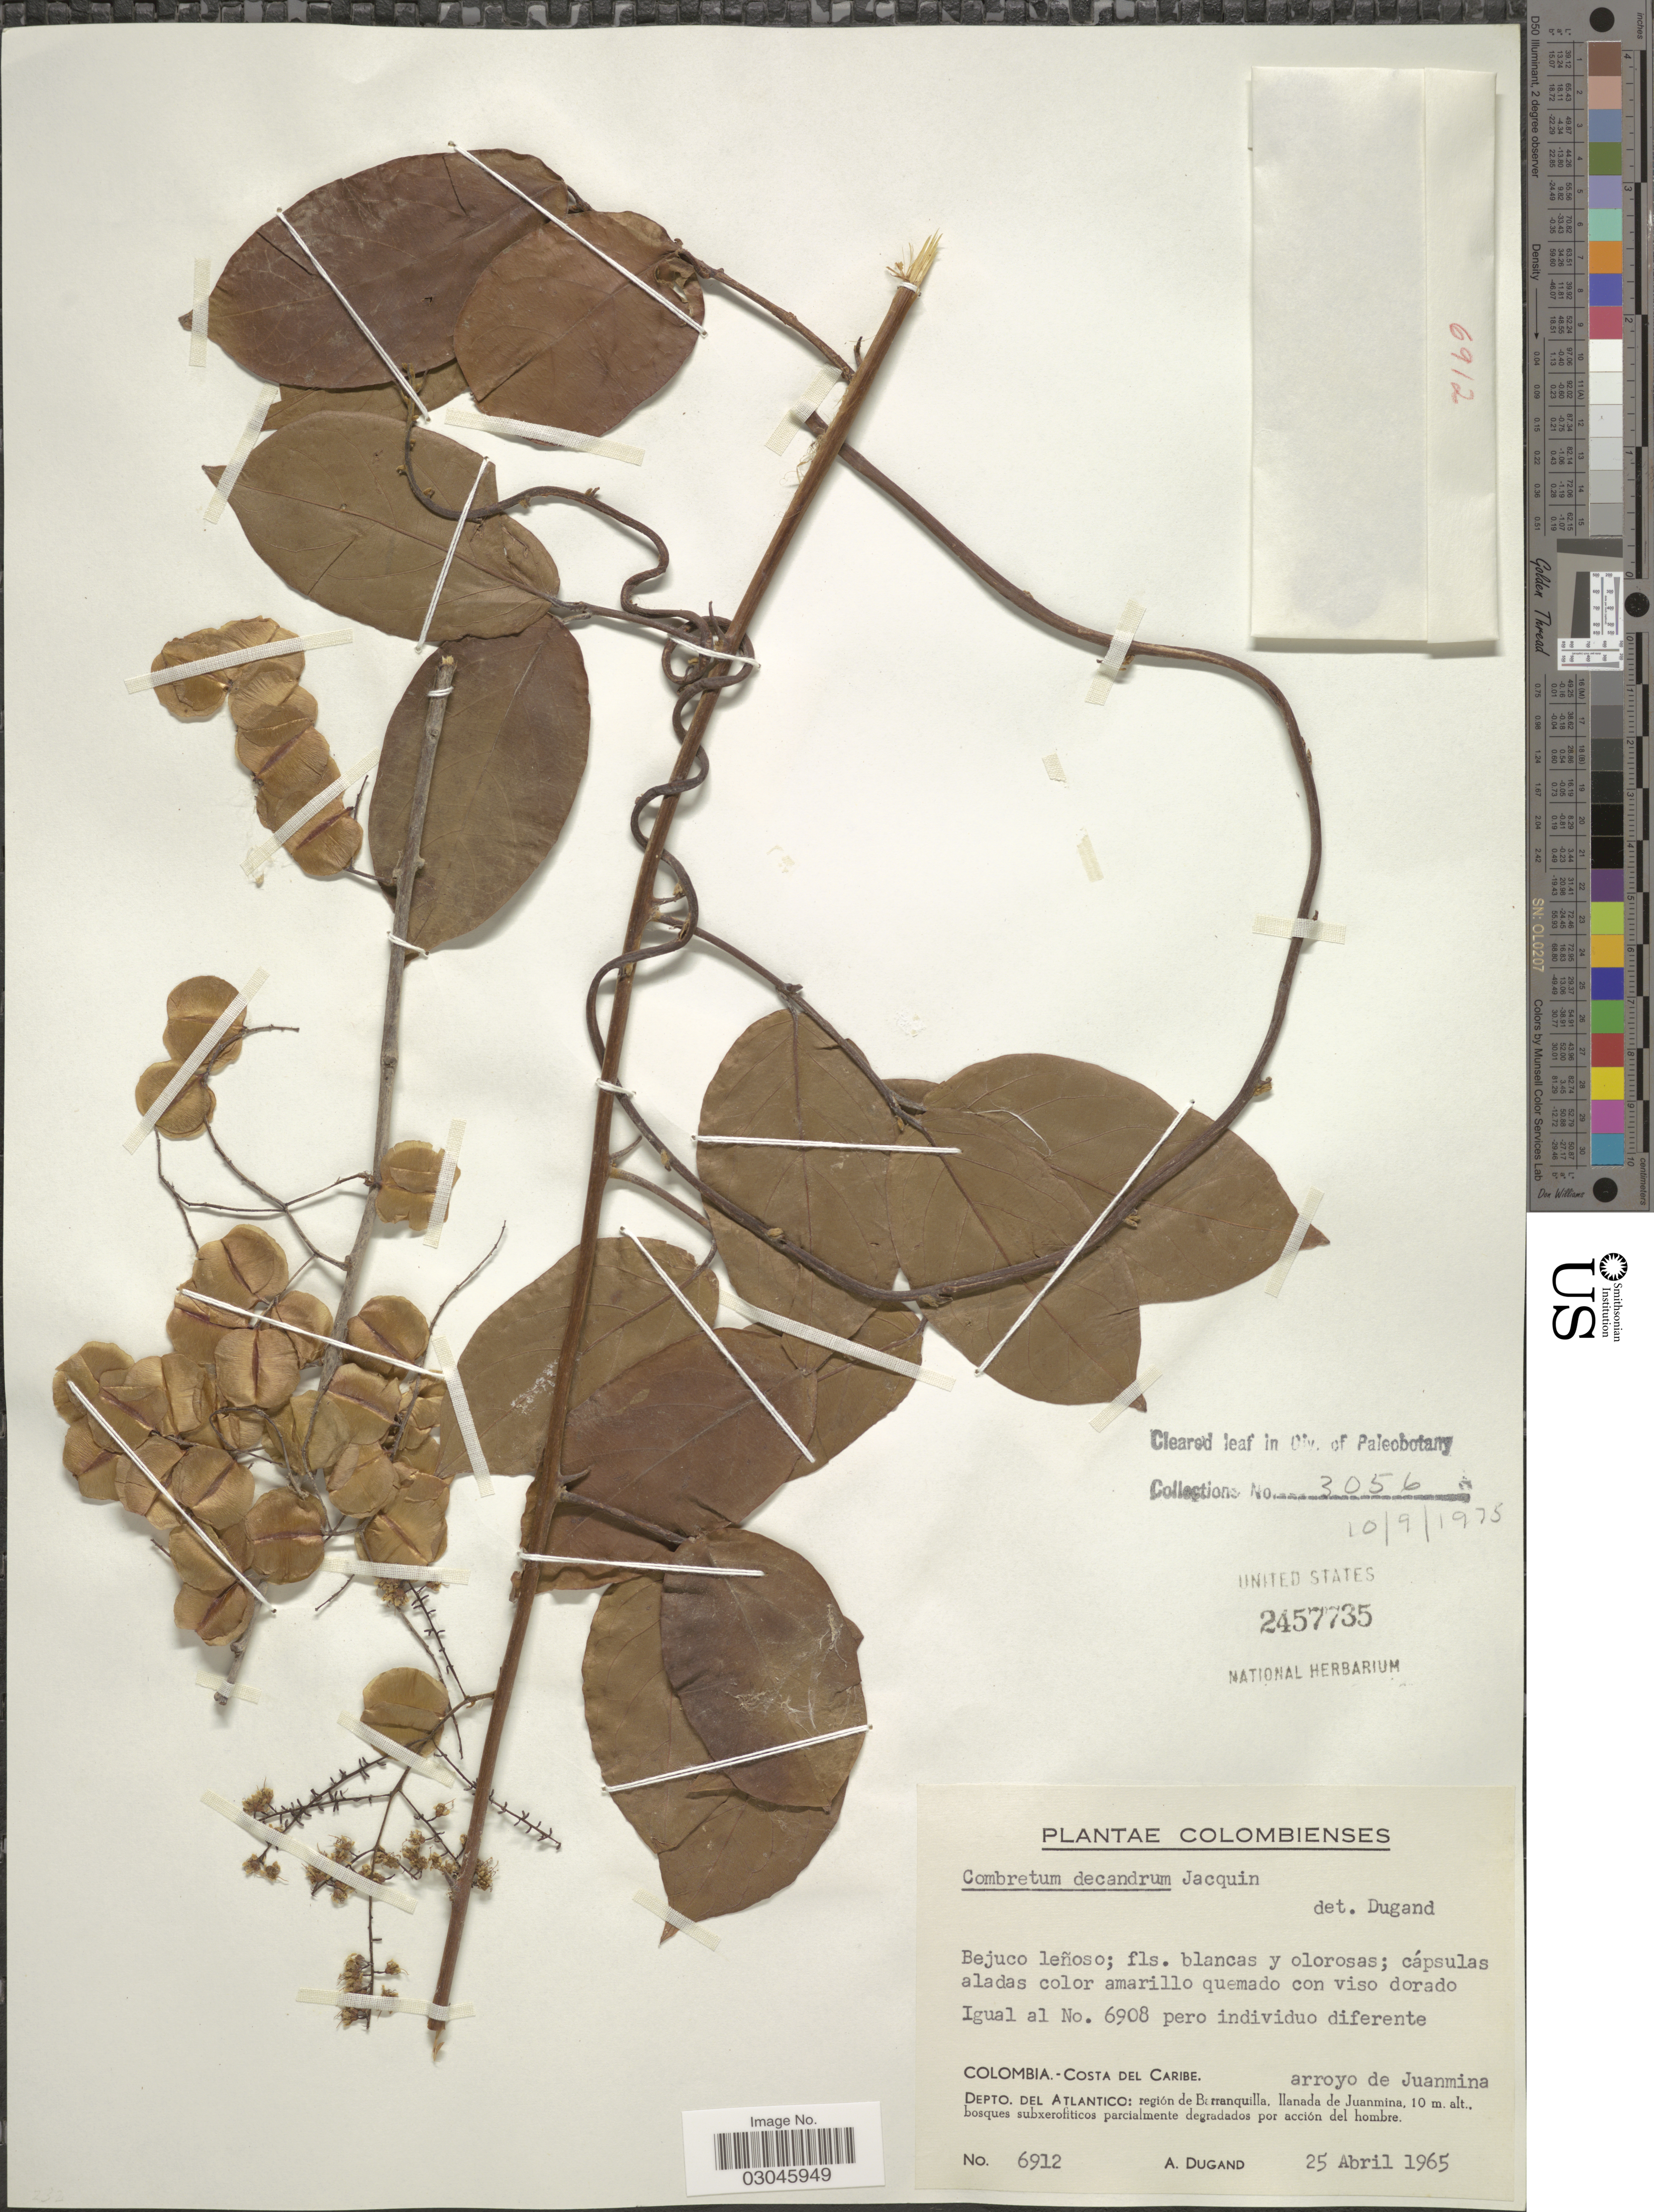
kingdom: Plantae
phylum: Tracheophyta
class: Magnoliopsida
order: Myrtales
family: Combretaceae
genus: Combretum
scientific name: Combretum decandrum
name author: Jacq.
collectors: A. Dugand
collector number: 6912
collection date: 1965-04-25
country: Colombia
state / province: Atlántico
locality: Costa del Caribe. Arroyo de Juanmina. Depto. del Atlantico: région de Barranquilla, llanada de Juanmina.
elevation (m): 10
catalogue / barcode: US 2457735